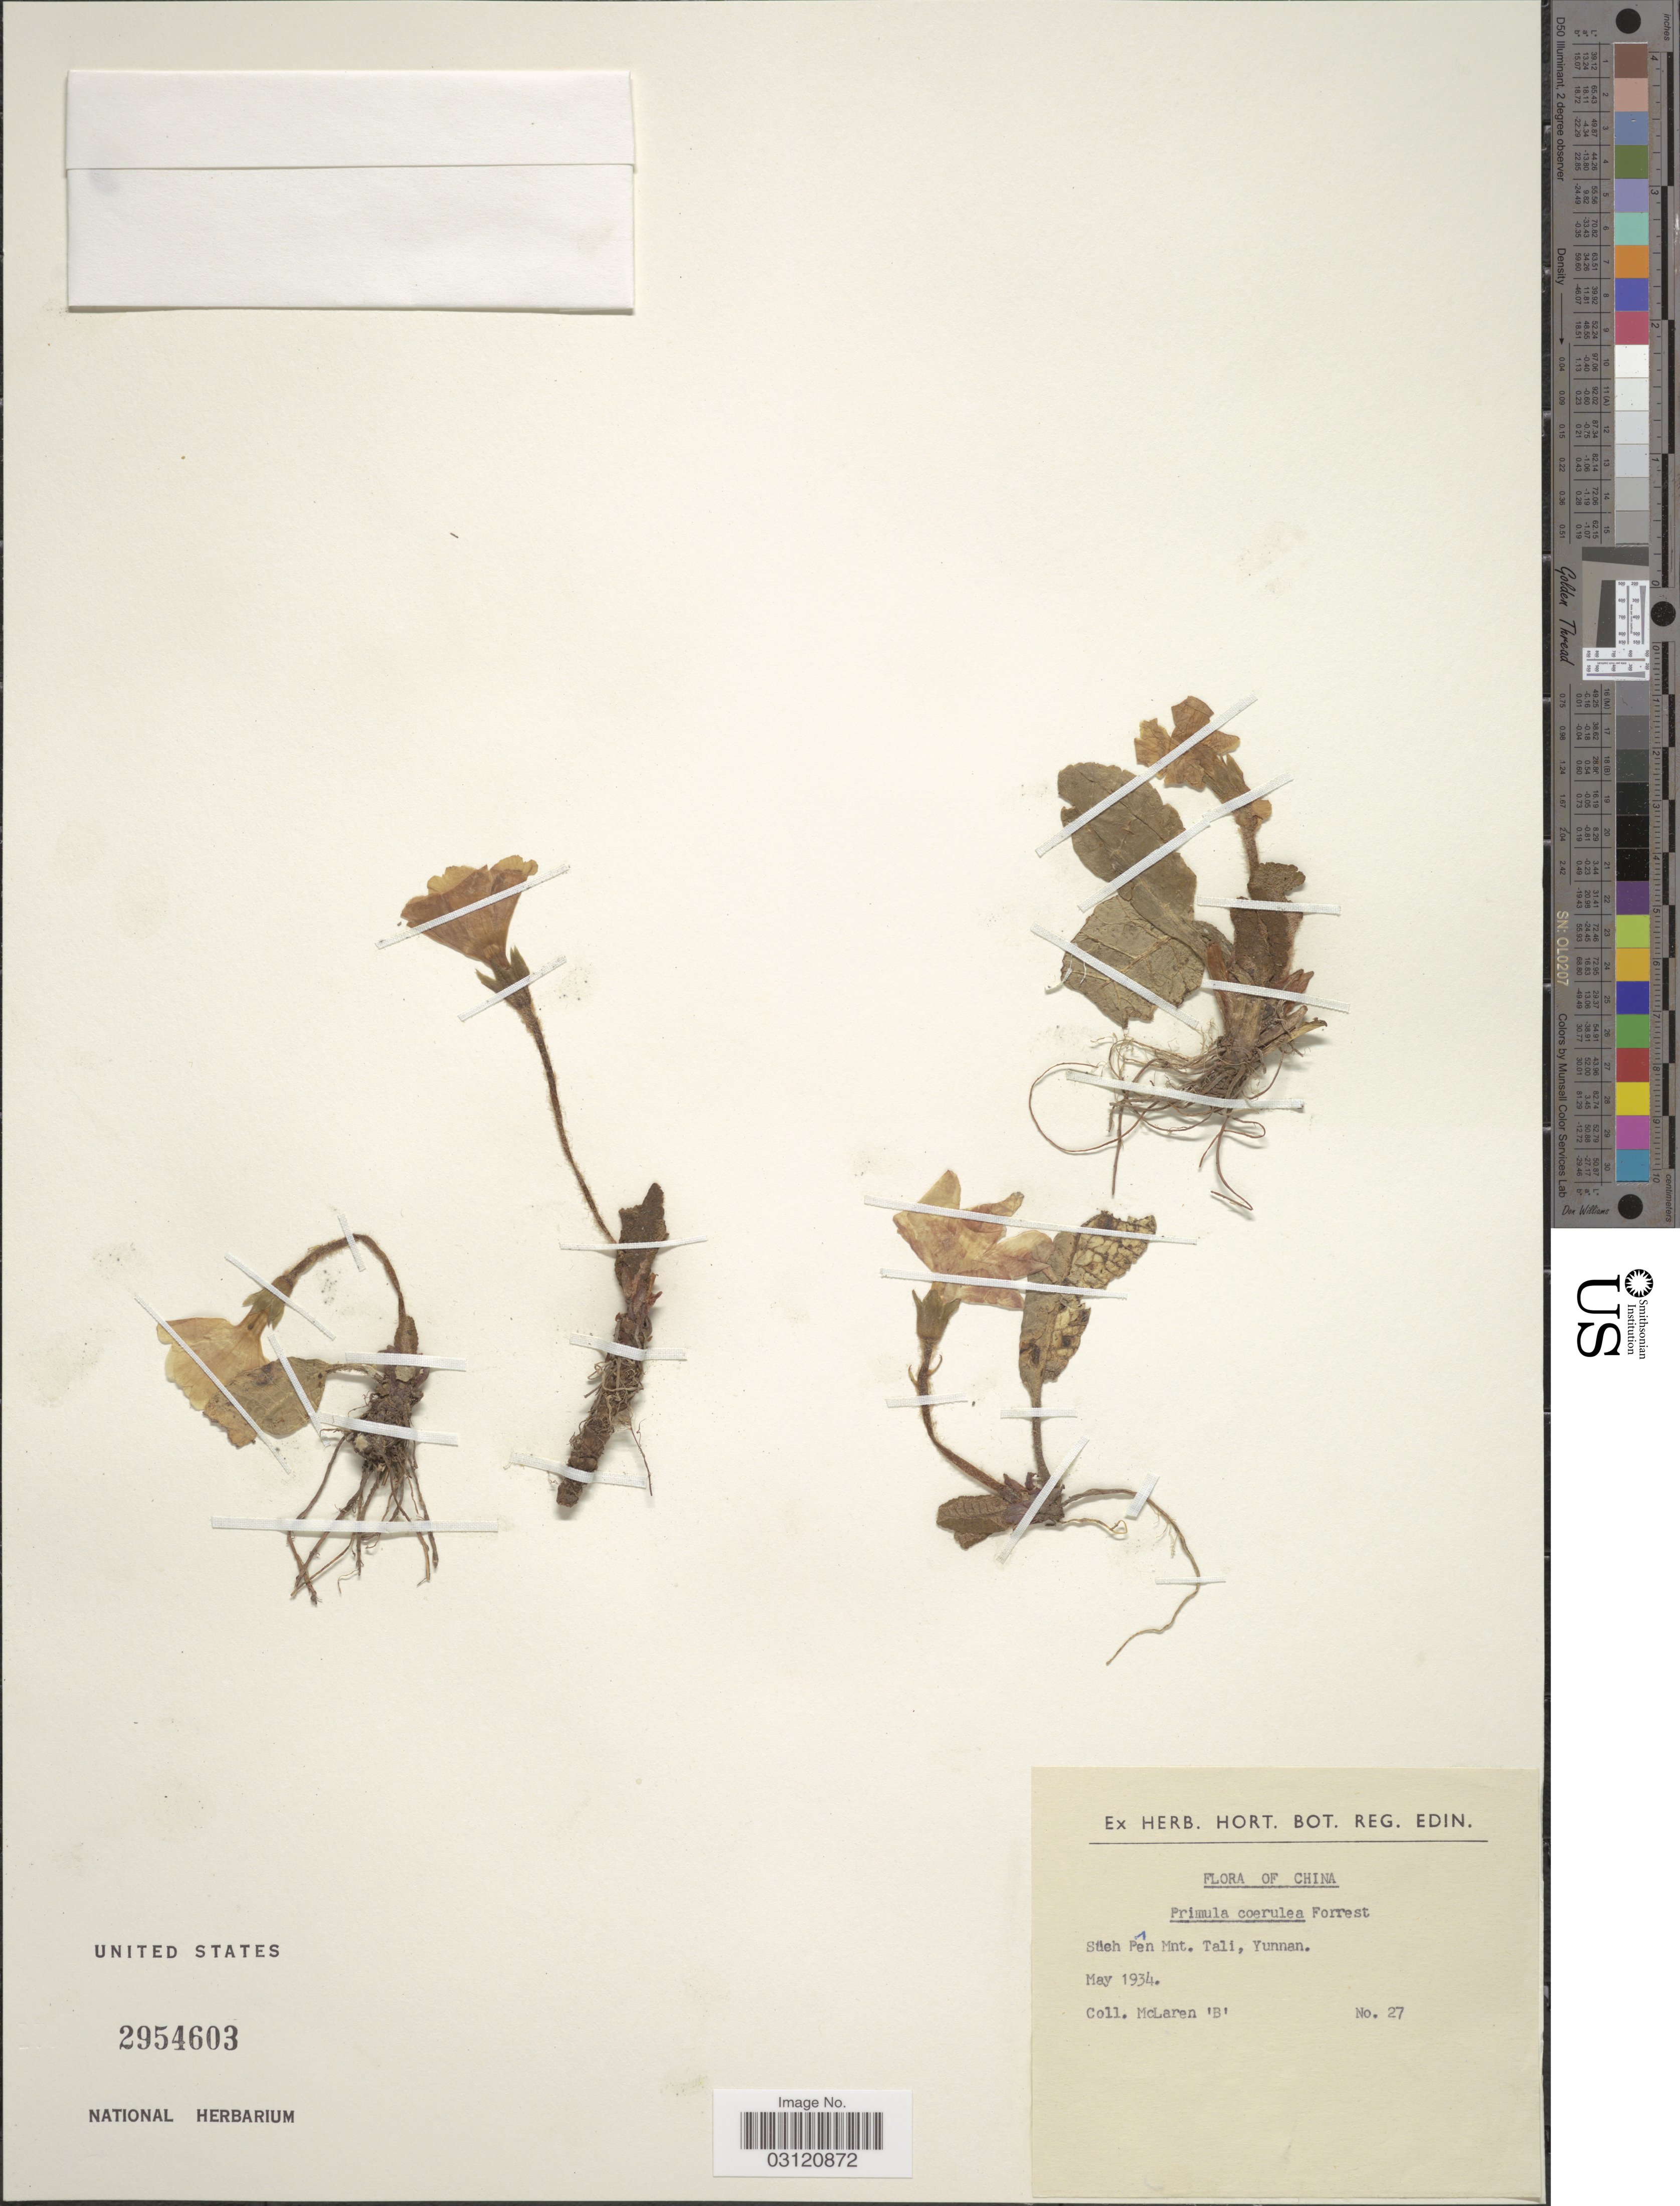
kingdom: Plantae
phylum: Tracheophyta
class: Magnoliopsida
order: Ericales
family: Primulaceae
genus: Primula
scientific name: Primula coerulea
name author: Forrest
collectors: McLaren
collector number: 27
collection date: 1934-05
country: China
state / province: Yunnan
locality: Süeh Pên Mnt. Tali.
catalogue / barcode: US 2954603